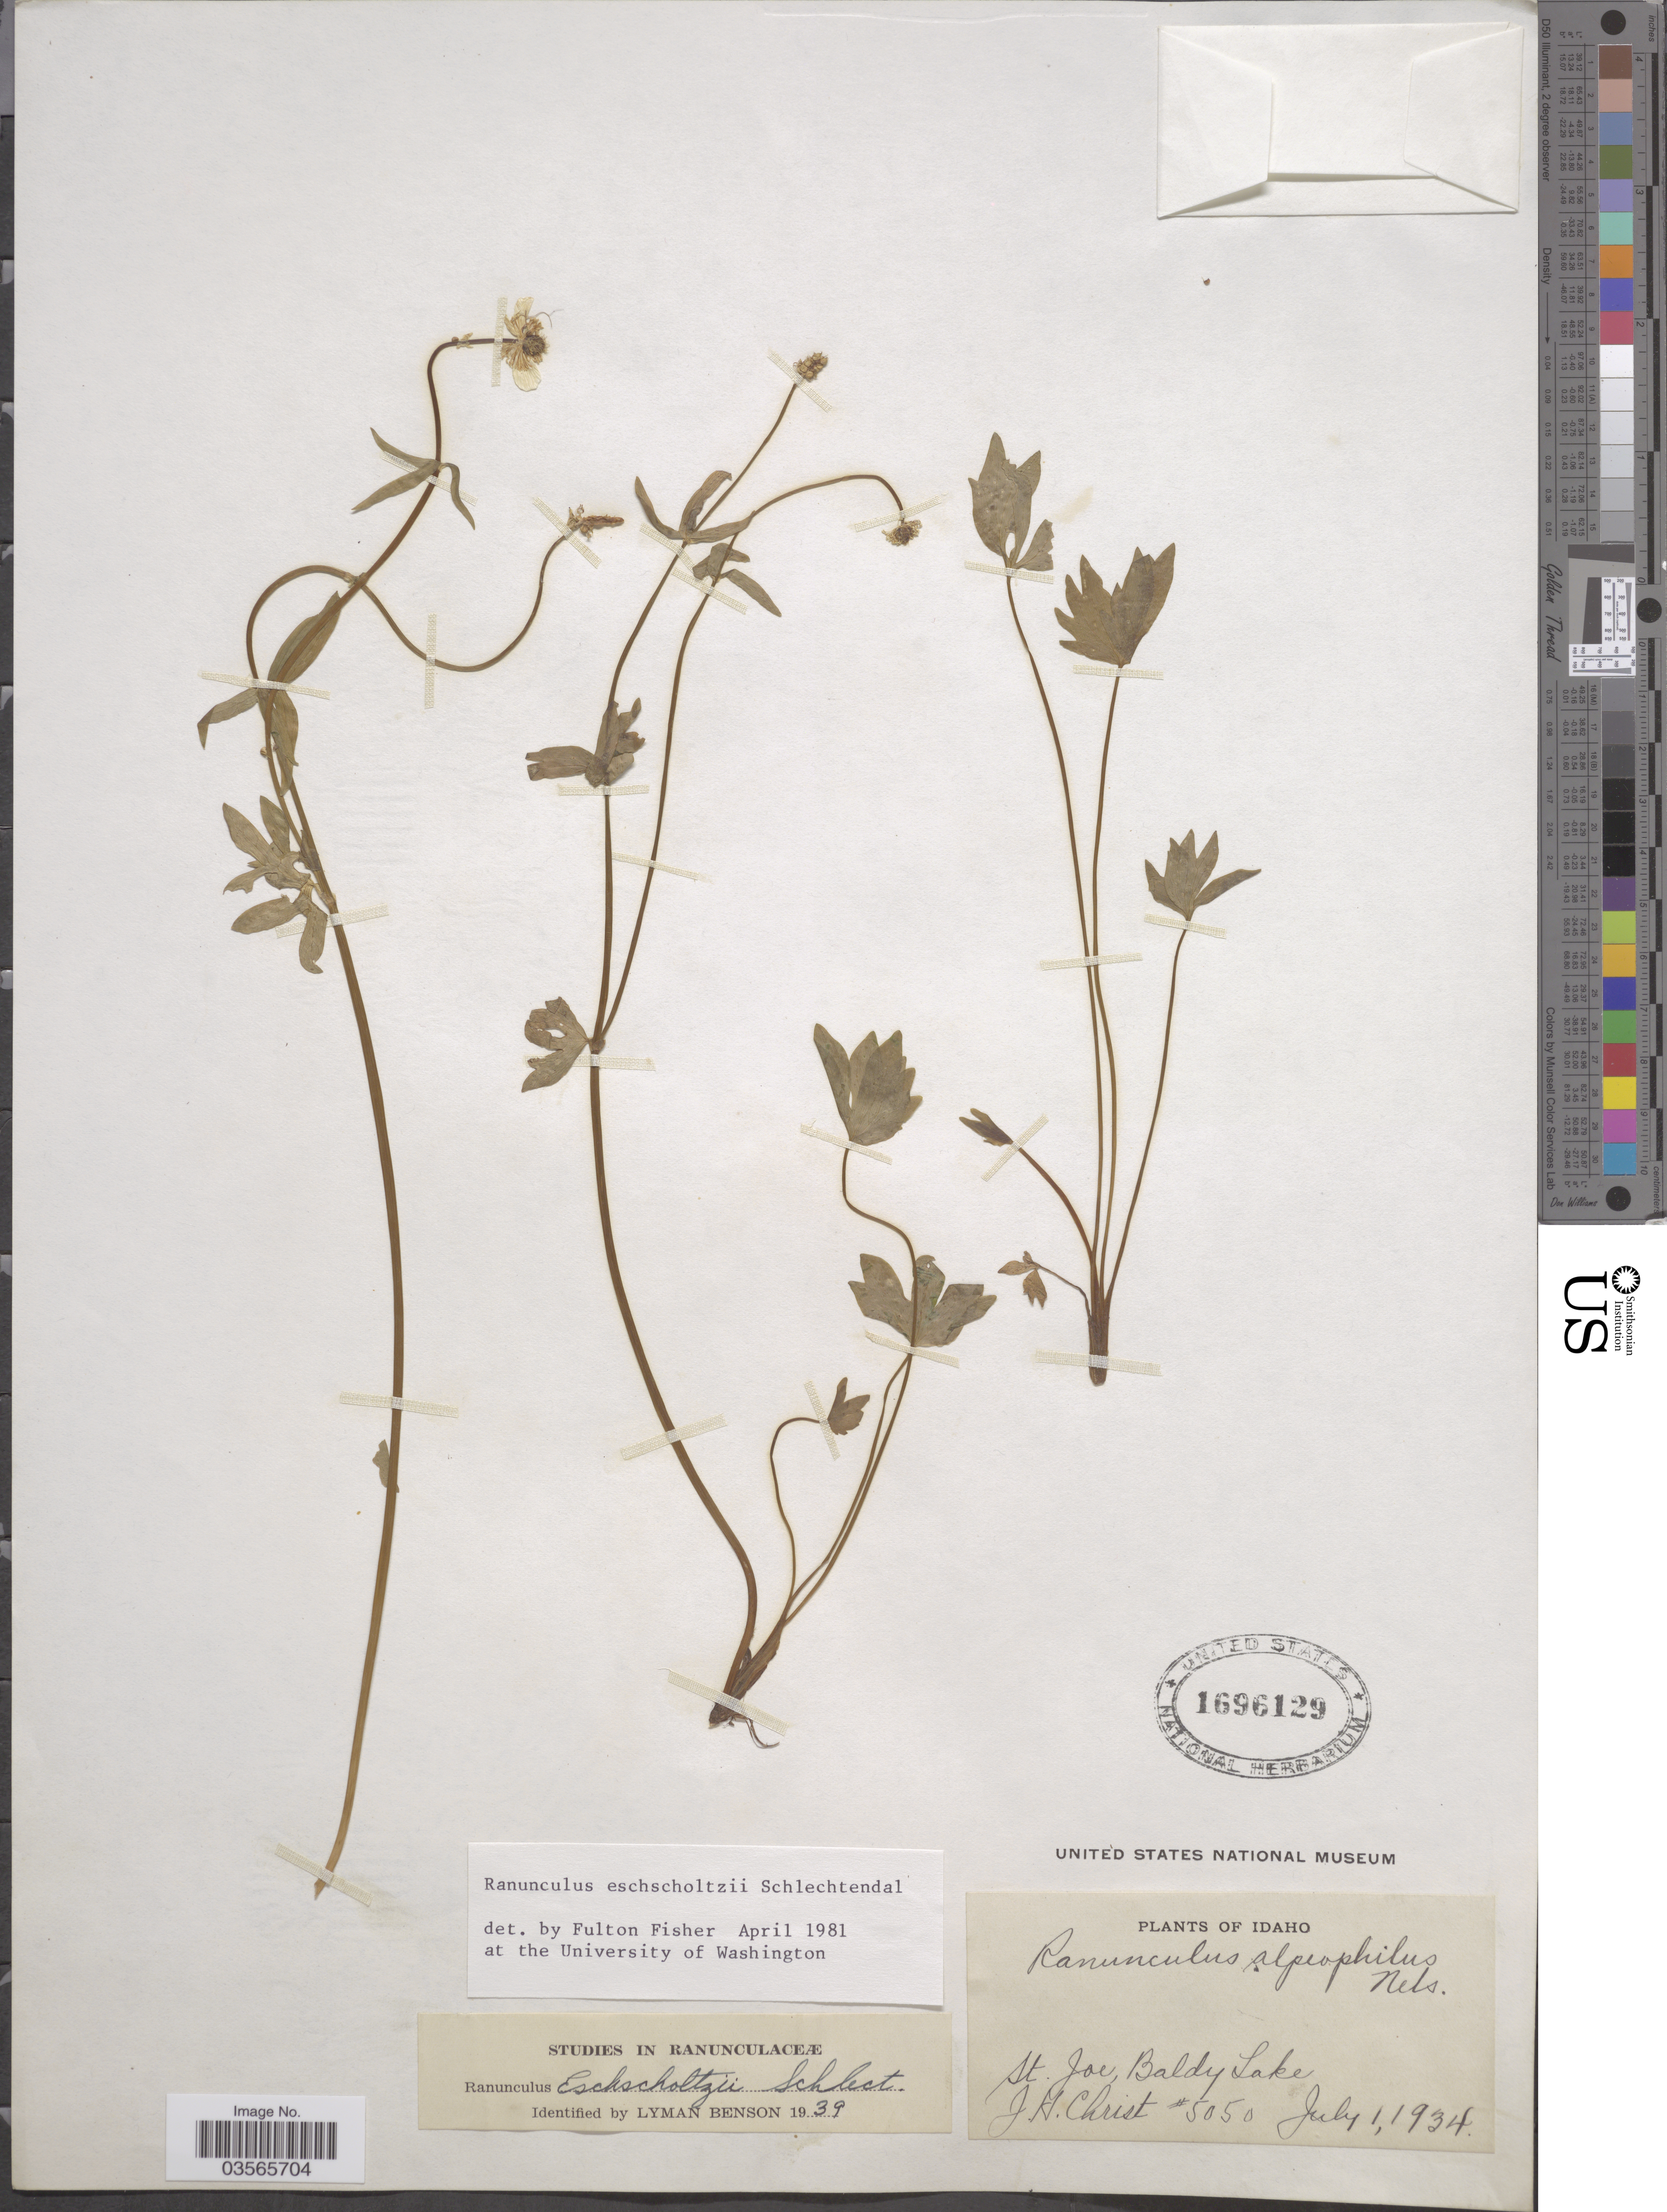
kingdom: Plantae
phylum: Tracheophyta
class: Magnoliopsida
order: Ranunculales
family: Ranunculaceae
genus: Ranunculus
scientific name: Ranunculus eschscholtzii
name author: Schltdl.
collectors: J. H. Christ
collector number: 5050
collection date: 1934-07-01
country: United States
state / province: Idaho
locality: St. Joe, Baldy Lake.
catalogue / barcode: US 1696129